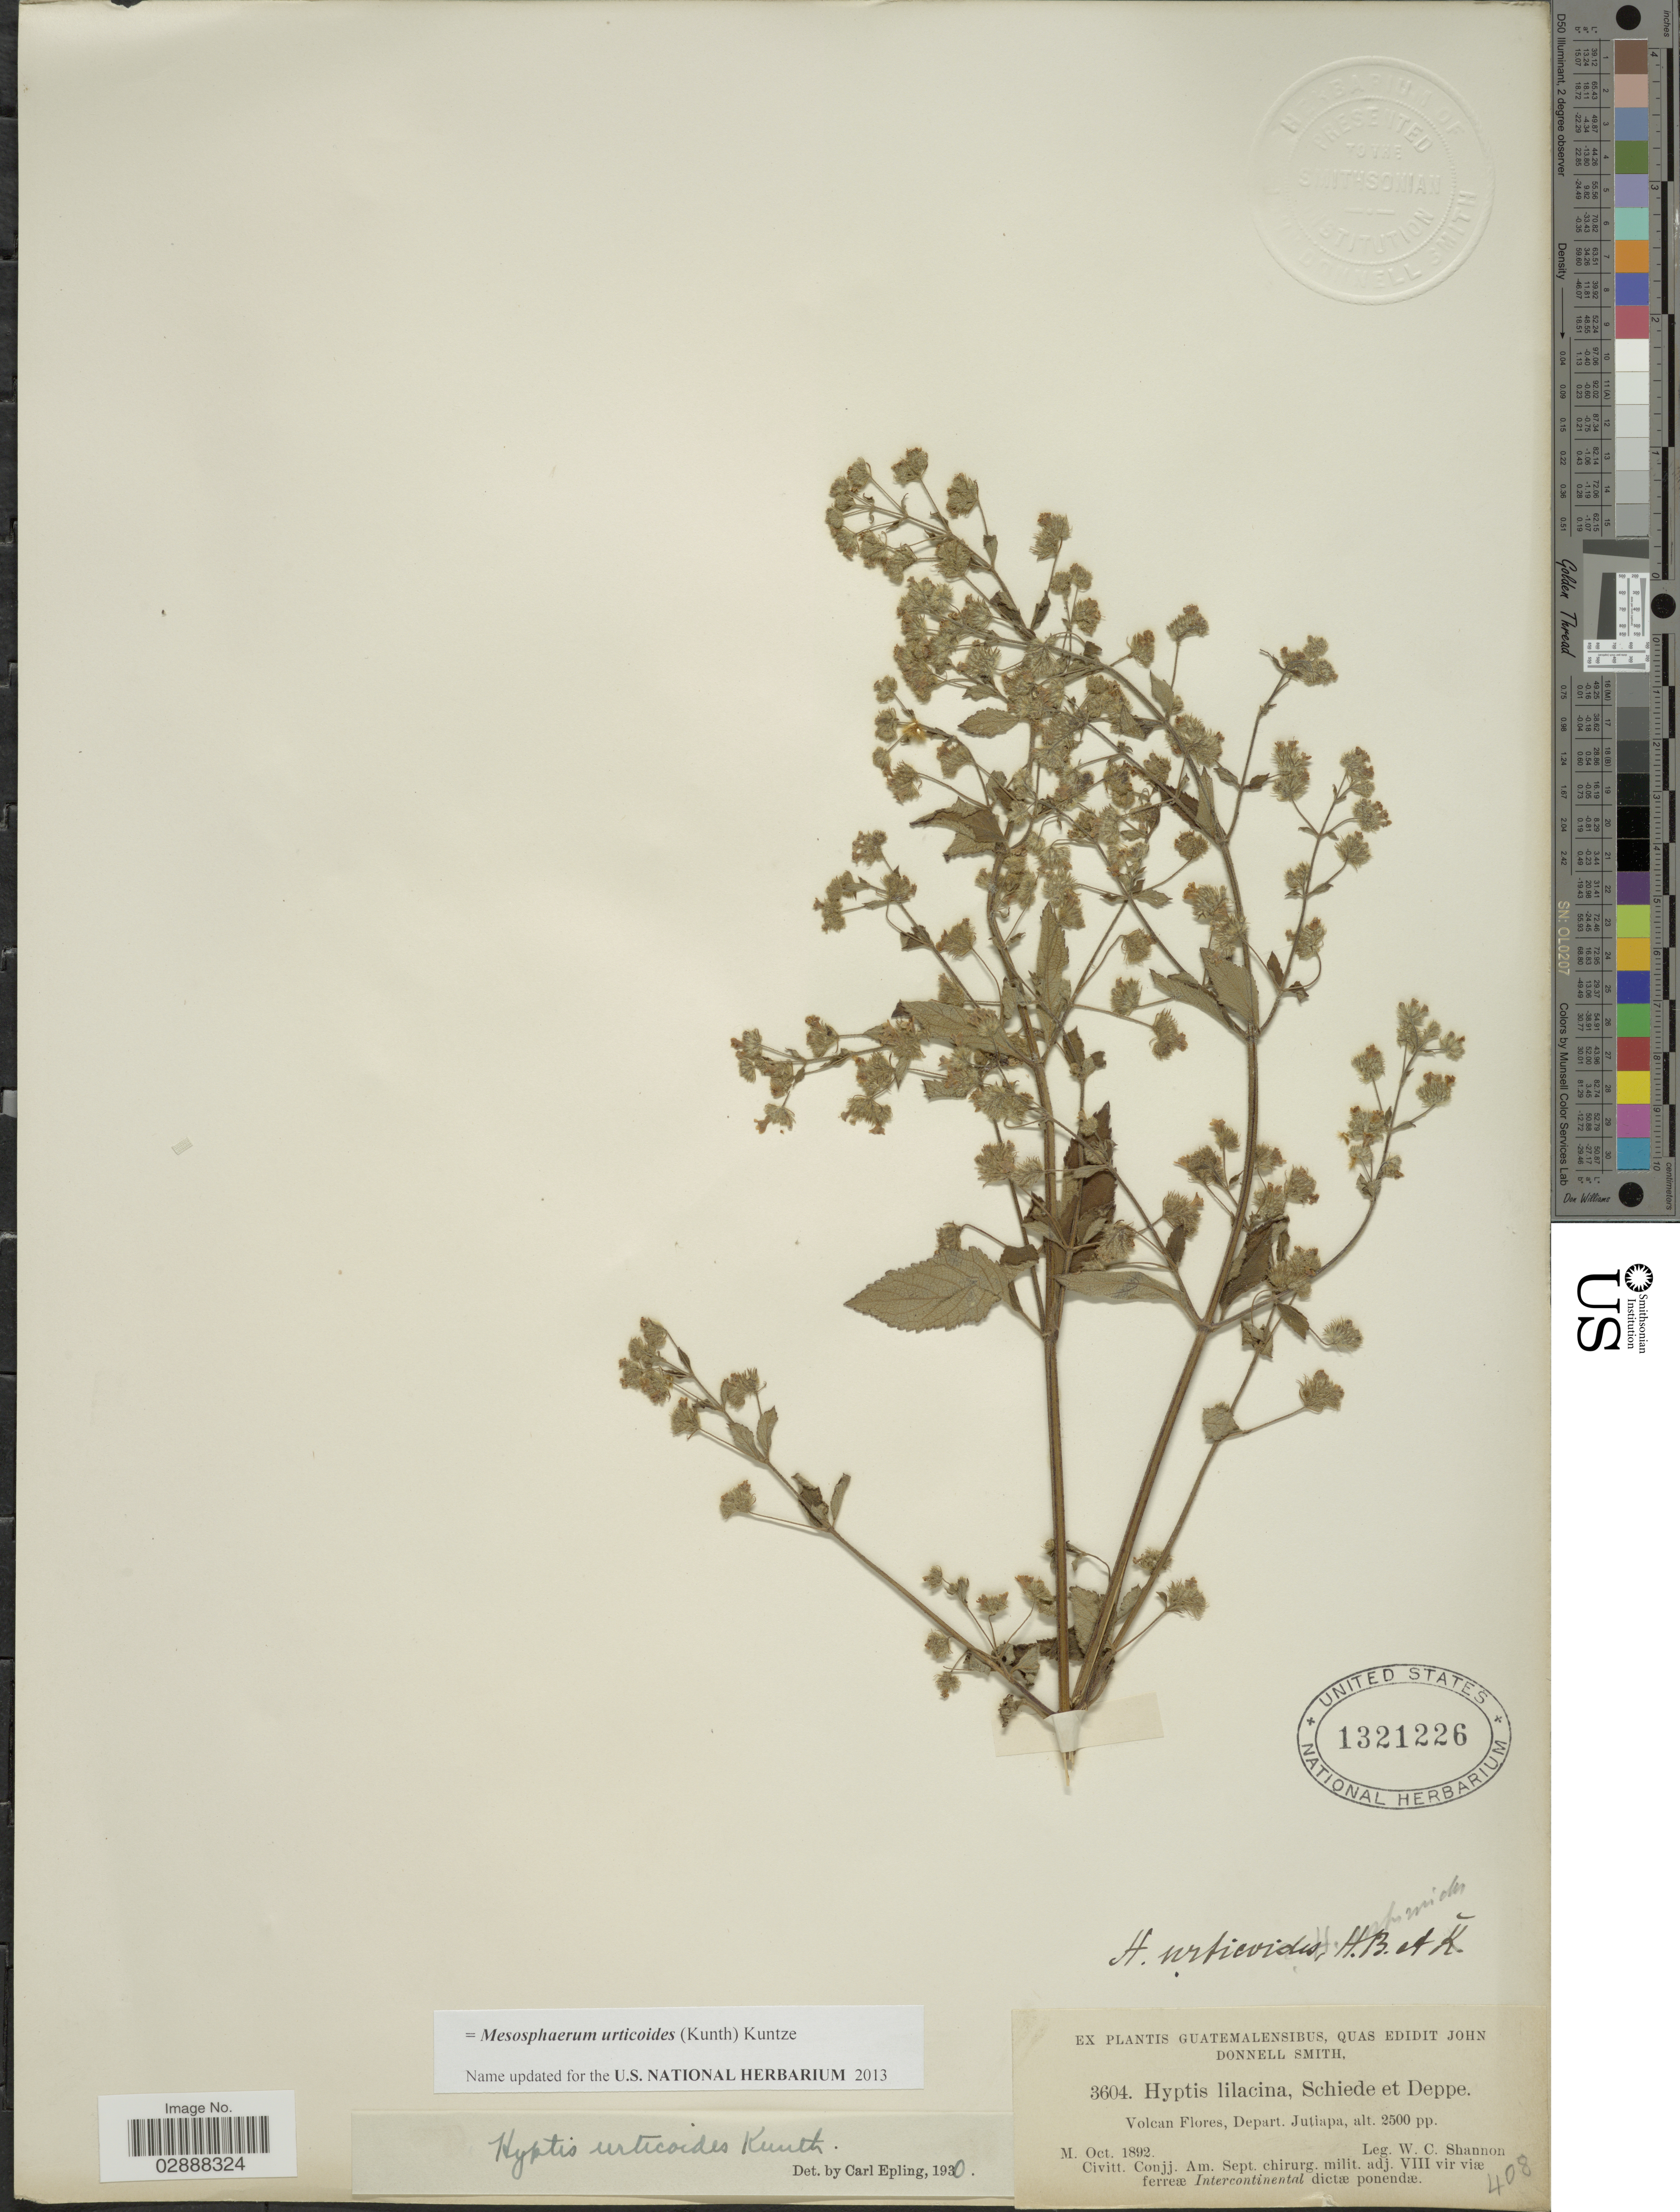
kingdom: Plantae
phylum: Tracheophyta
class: Magnoliopsida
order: Lamiales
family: Lamiaceae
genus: Mesosphaerum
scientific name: Mesosphaerum urticoides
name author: (Kunth) Kuntze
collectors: W. C. Shannon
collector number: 3604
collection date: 1892-10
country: Guatemala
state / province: Jutiapa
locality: Volcan Flores, Depart. Jutiapa.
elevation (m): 762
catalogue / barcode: US 1321226